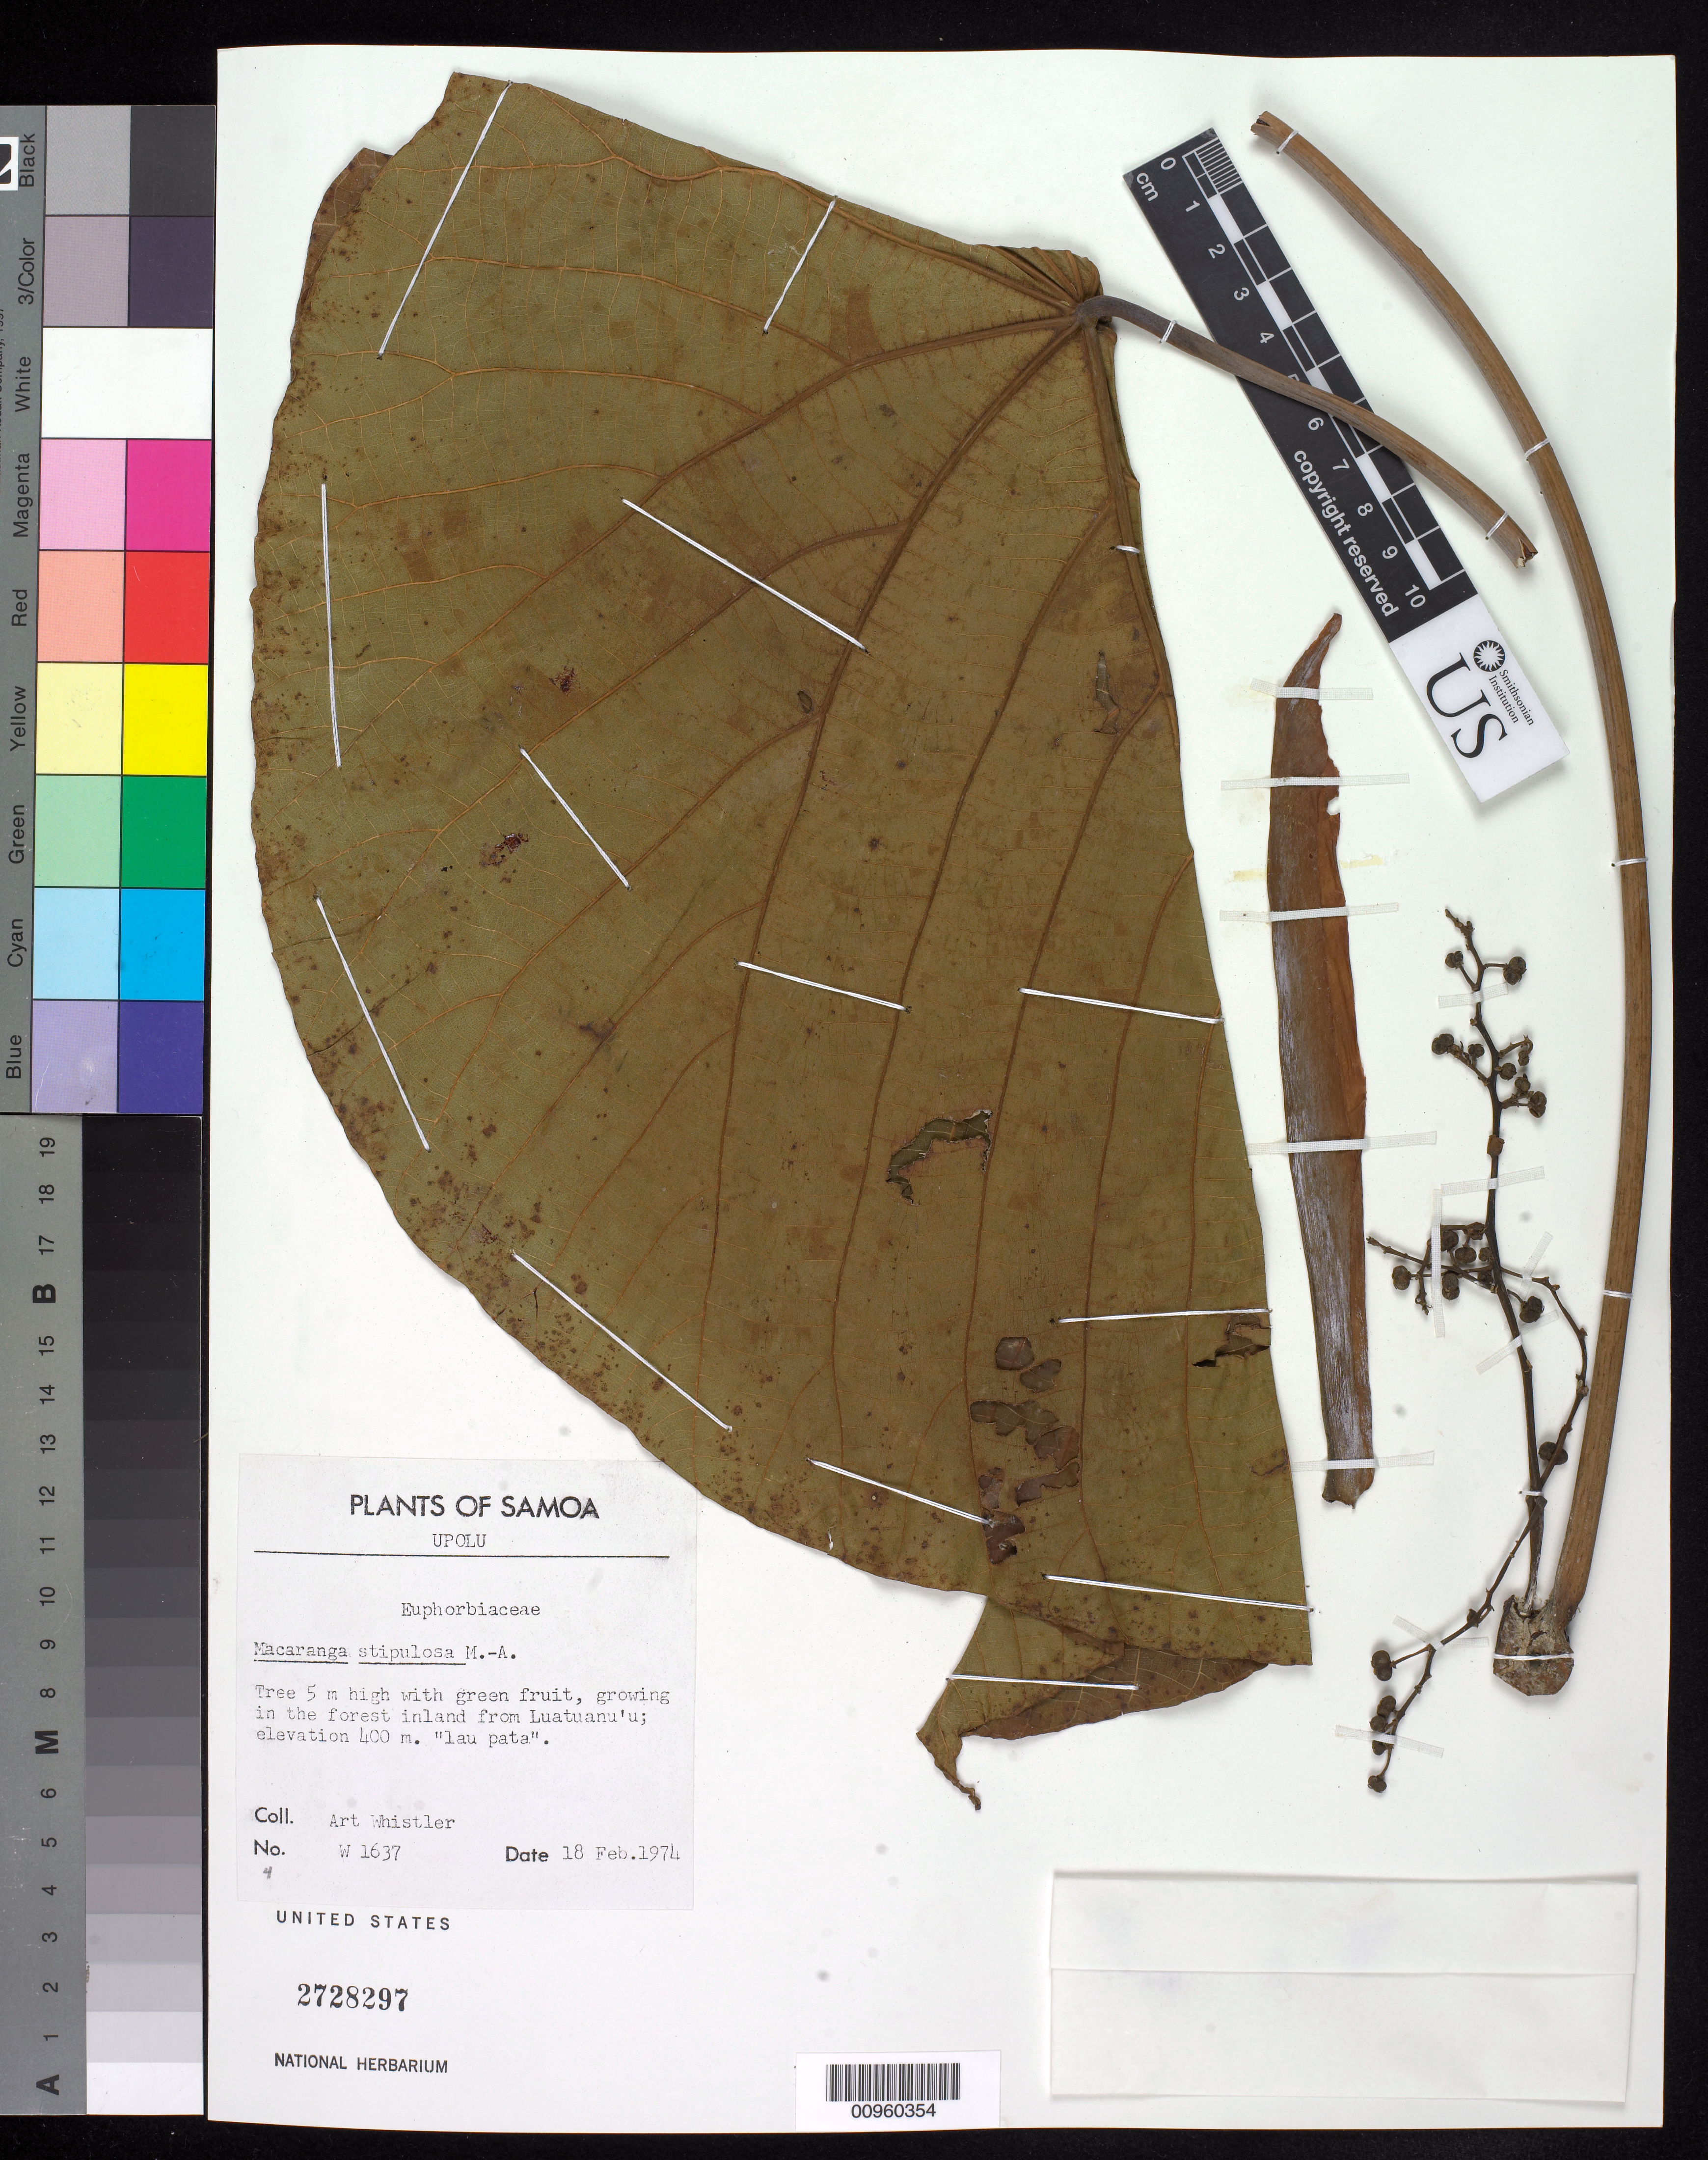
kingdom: Plantae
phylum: Tracheophyta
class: Magnoliopsida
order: Malpighiales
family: Euphorbiaceae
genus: Macaranga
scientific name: Macaranga stipulosa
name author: Müll. Arg. in DC.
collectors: A. Whistler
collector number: W 1637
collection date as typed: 18 Feb 1974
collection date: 1974-02-18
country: Samoa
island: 'Upolu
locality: Uolu, Samoa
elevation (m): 400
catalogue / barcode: US 2728297